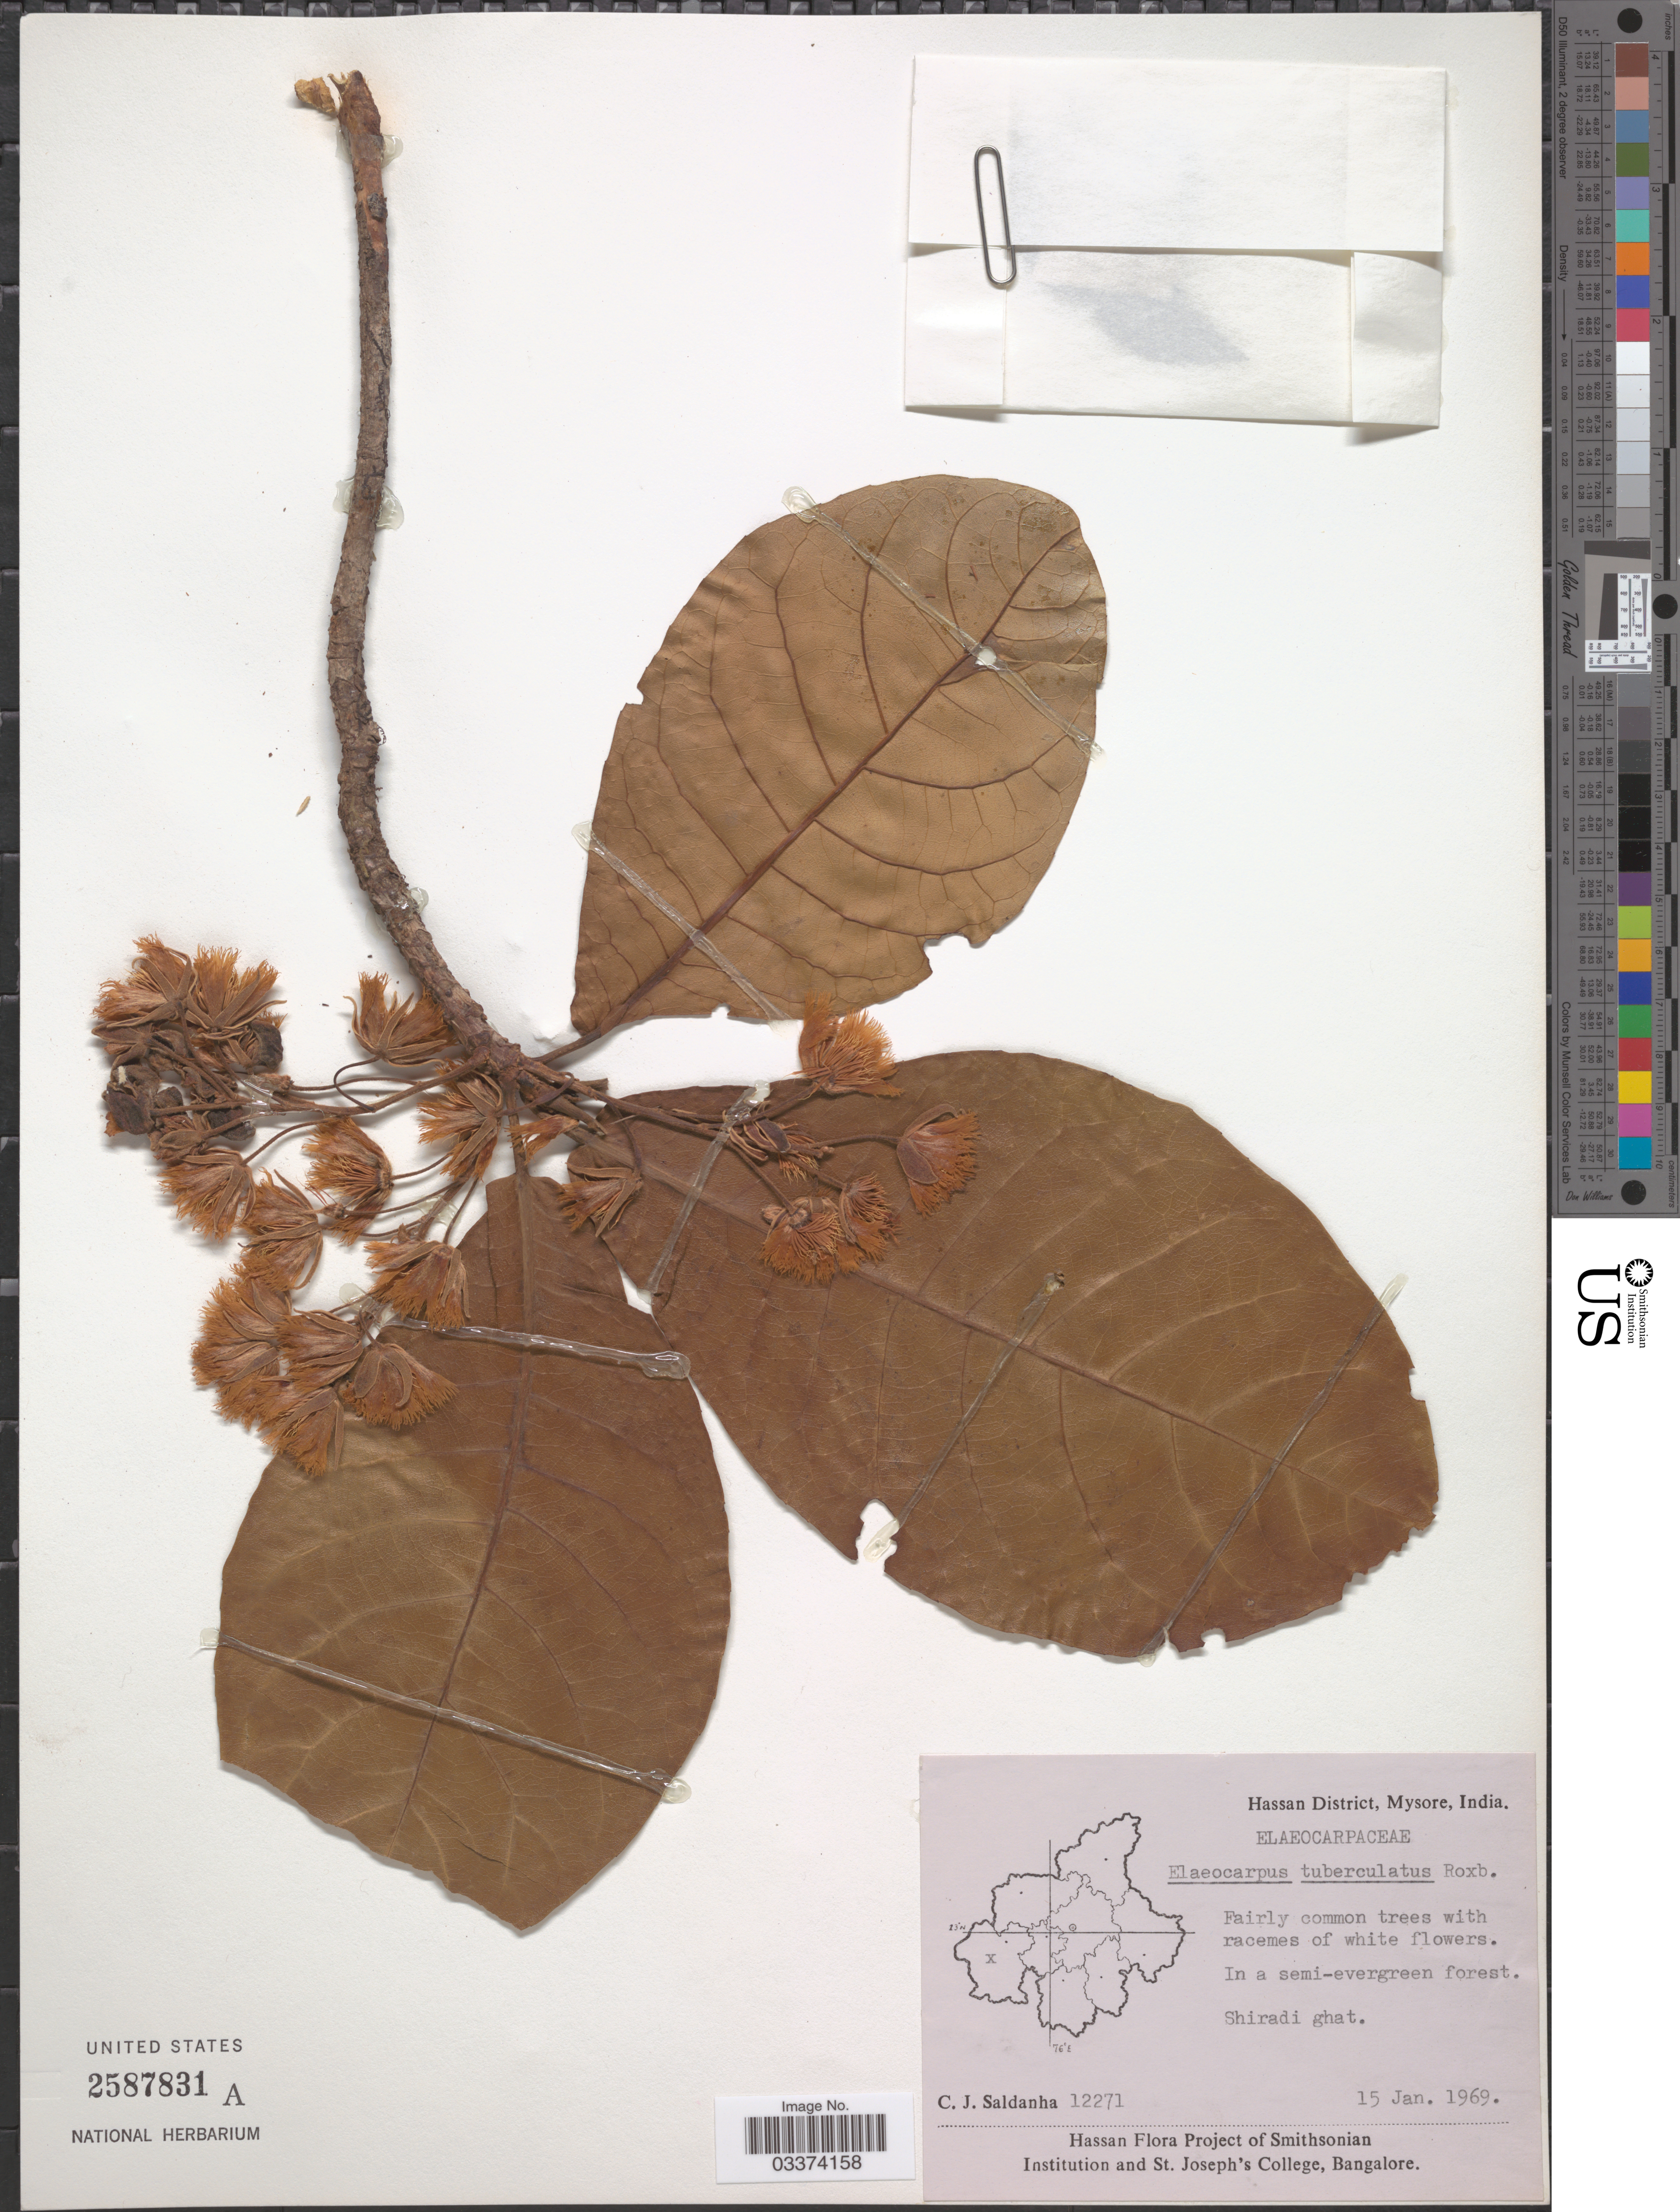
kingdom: Plantae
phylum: Tracheophyta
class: Magnoliopsida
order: Oxalidales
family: Elaeocarpaceae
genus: Elaeocarpus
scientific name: Elaeocarpus tuberculatus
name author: Roxb.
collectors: C. J. Saldanha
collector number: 12271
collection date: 1969-01-15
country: India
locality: Hassan District, Mysore. Shiradi ghat.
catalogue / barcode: US 2587831A